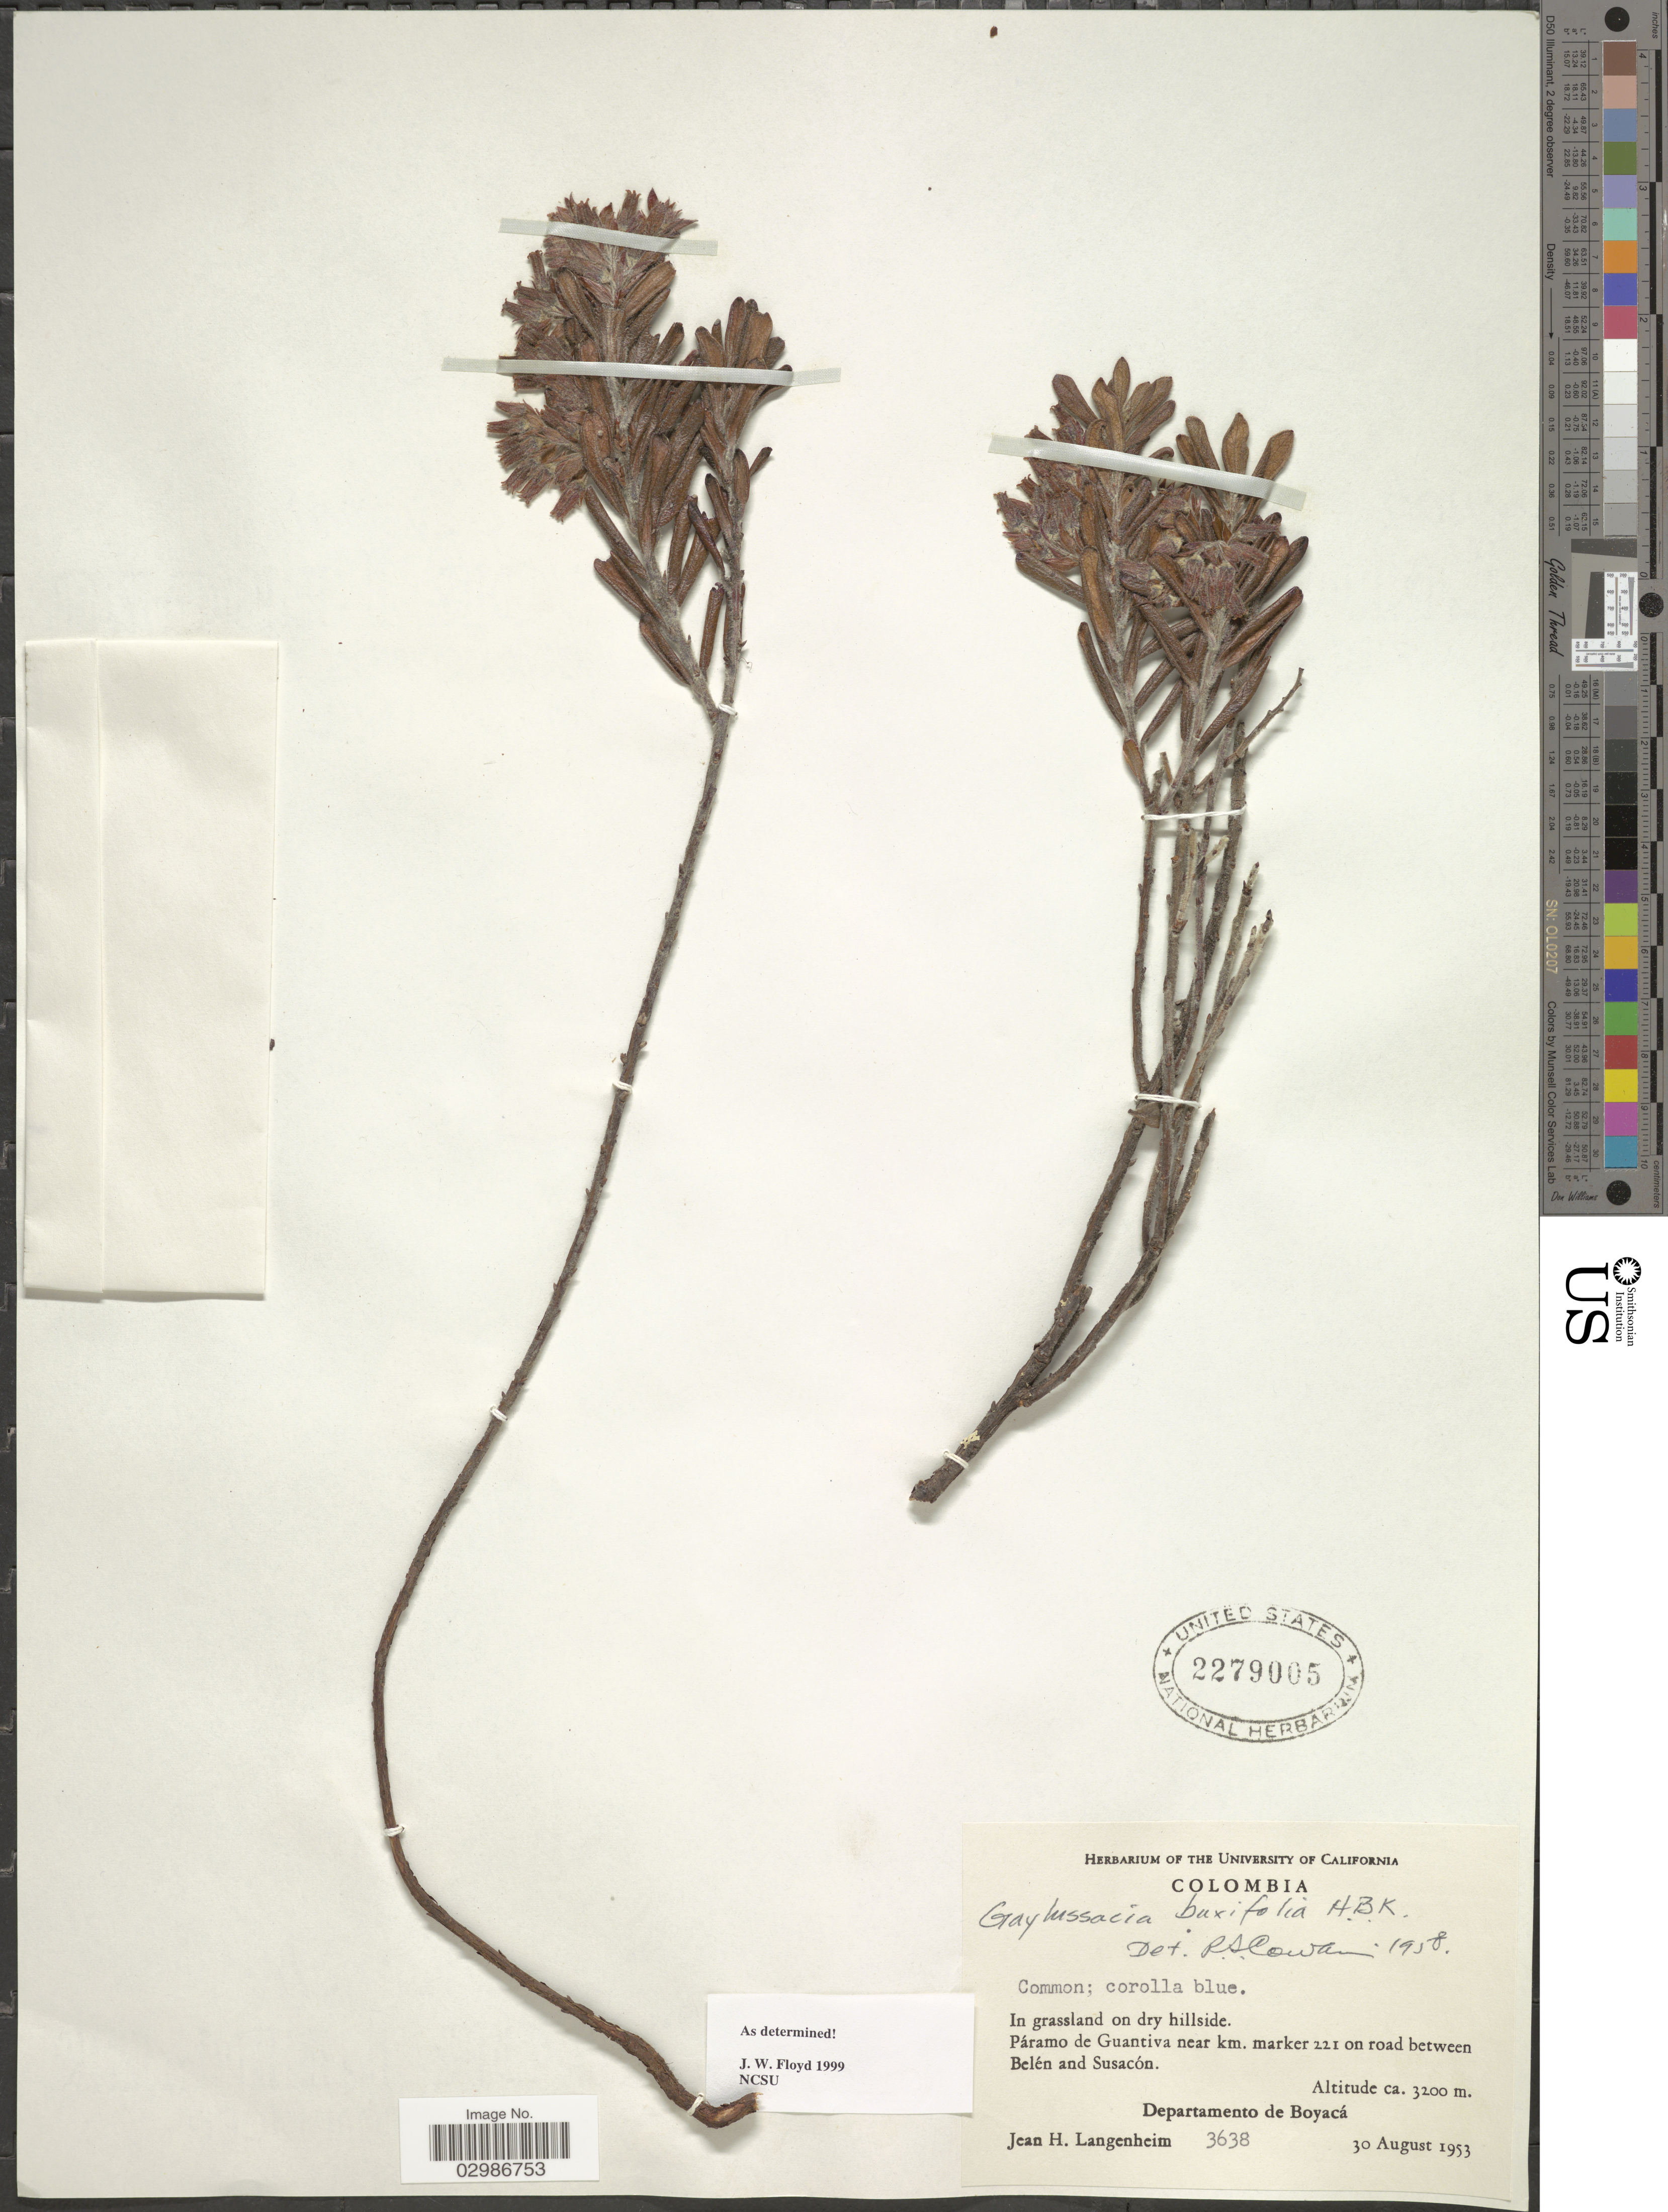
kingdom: Plantae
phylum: Tracheophyta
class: Magnoliopsida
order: Ericales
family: Ericaceae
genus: Gaylussacia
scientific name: Gaylussacia buxifolia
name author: Kunth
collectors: J. H. Langenheim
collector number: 3638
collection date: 1953-08-30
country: Colombia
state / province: Boyacá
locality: Páramo de Guantiva near km. marker 221 on road between Belén and Susacón, Departamento de Boyacá.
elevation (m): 3200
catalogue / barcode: US 2279005